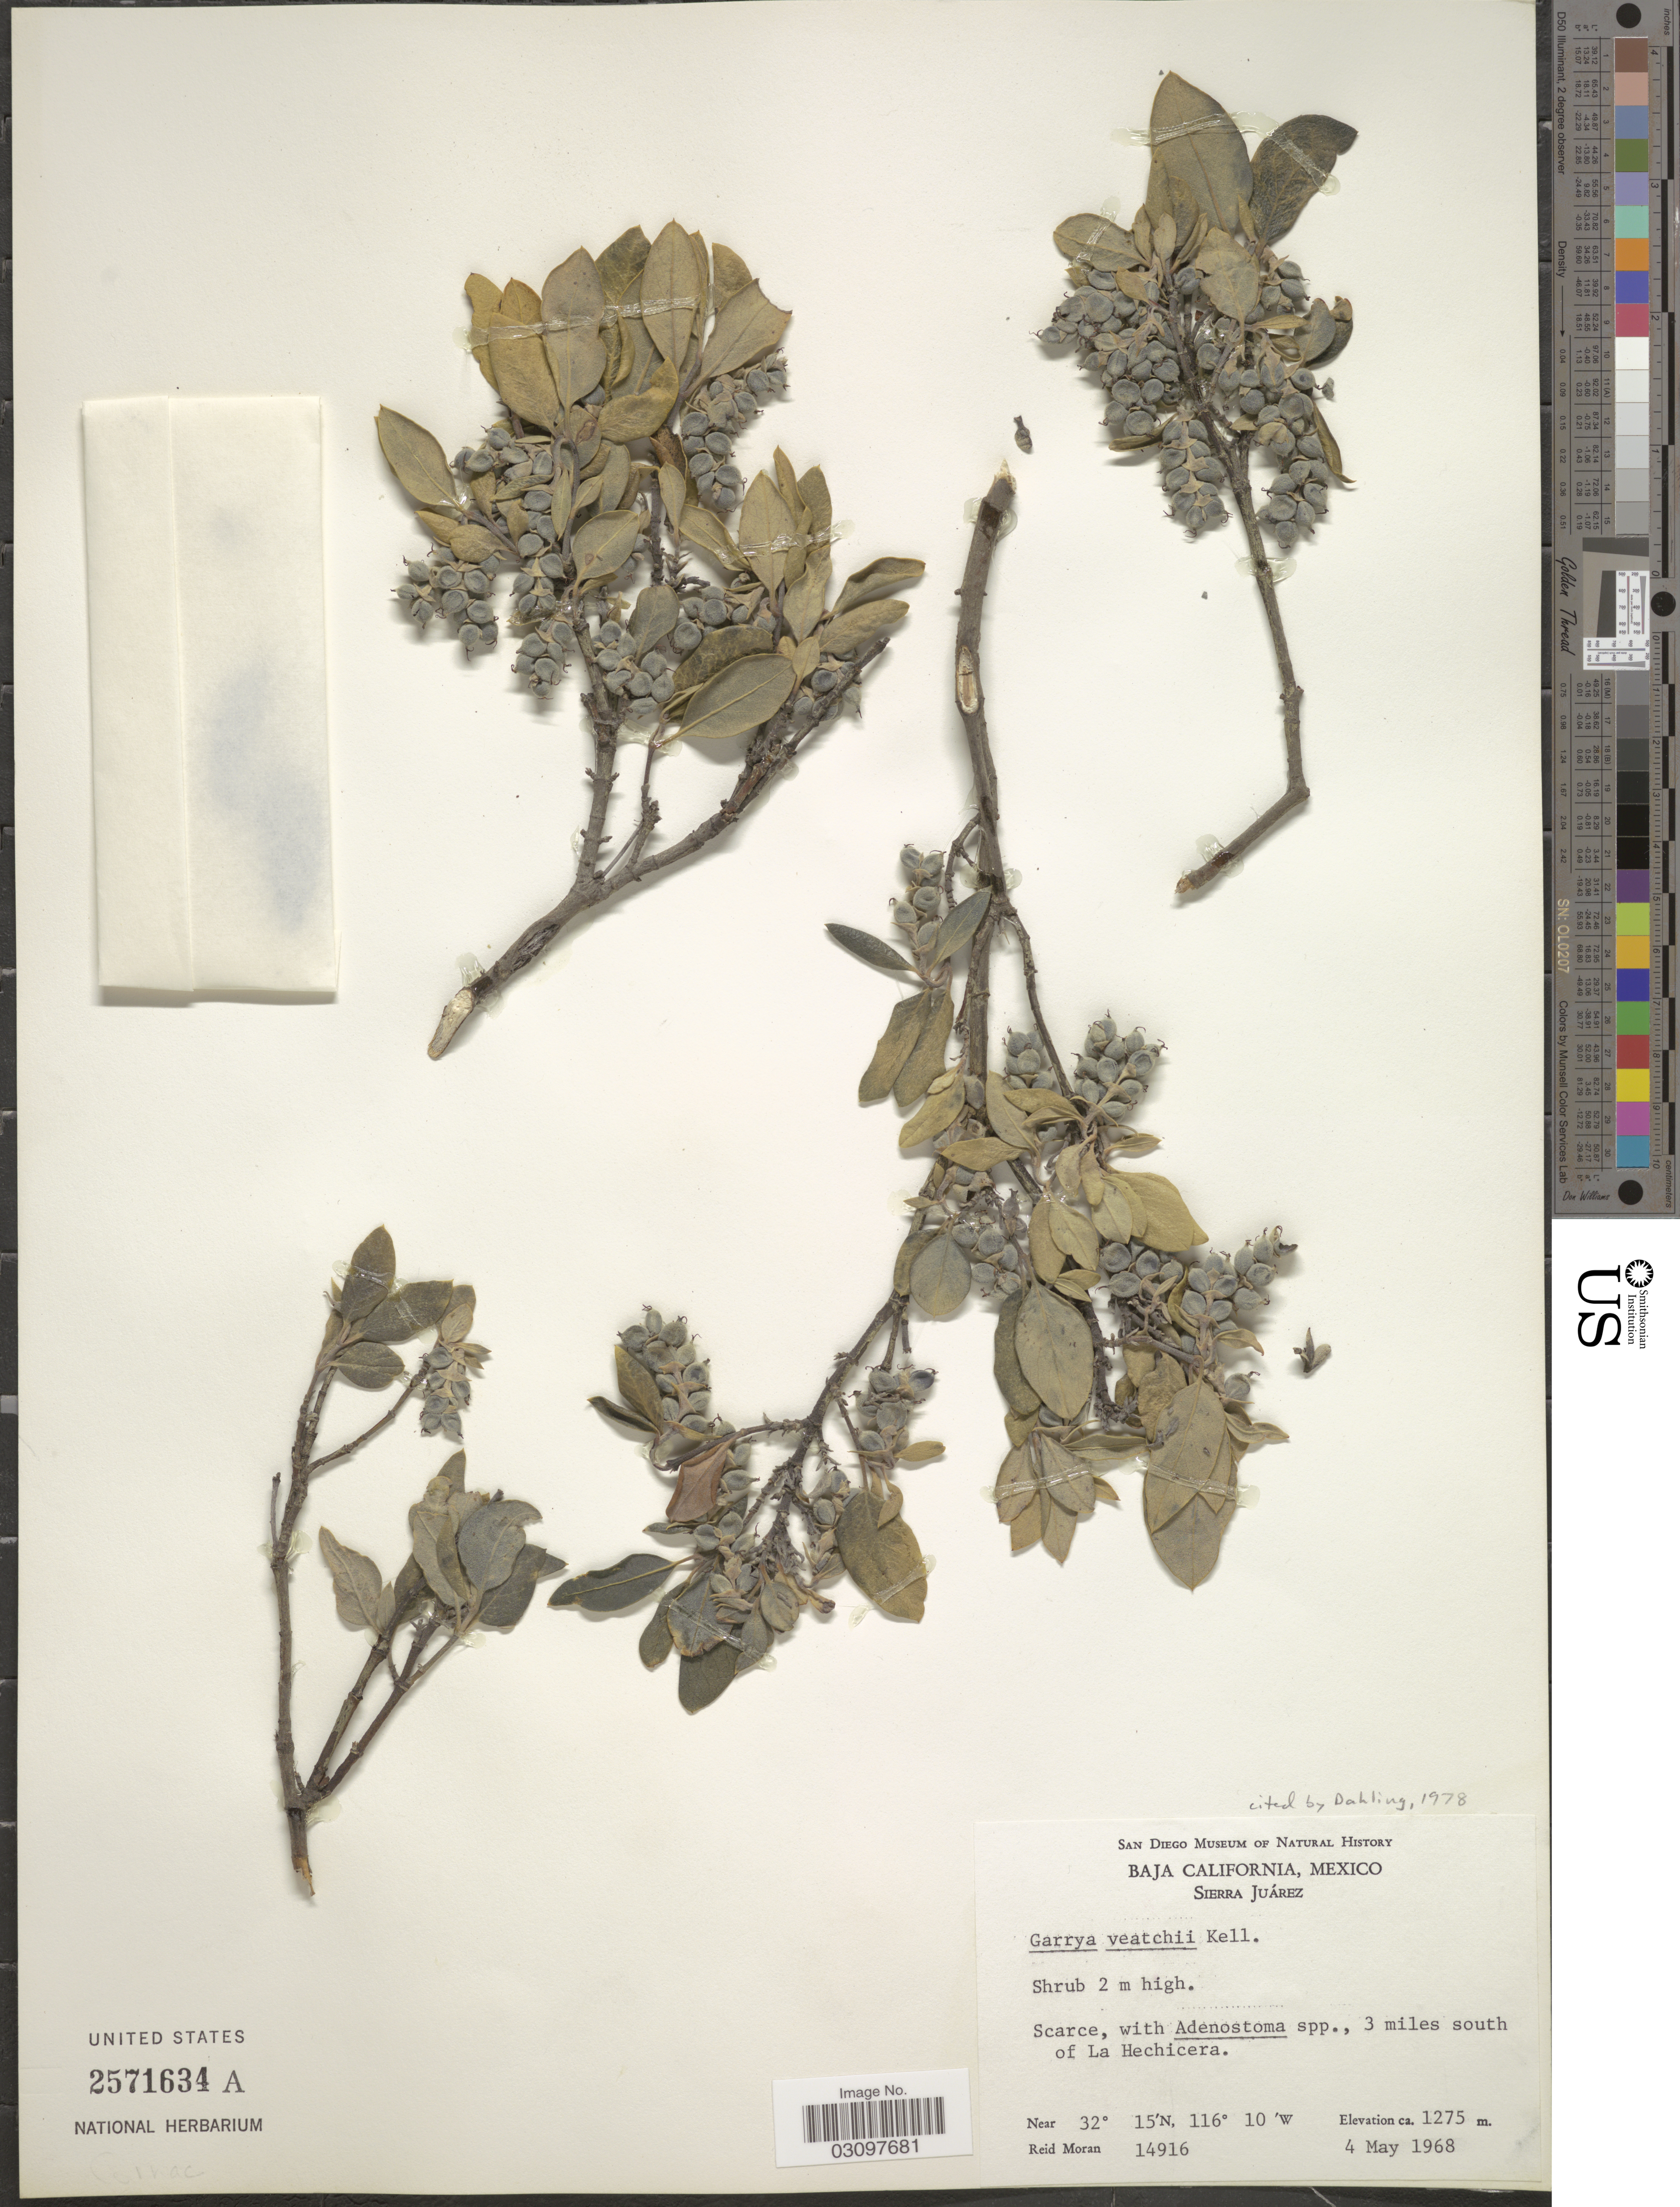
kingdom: Plantae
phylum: Tracheophyta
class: Magnoliopsida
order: Garryales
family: Garryaceae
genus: Garrya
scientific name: Garrya veatchii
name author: Kellogg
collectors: R. Moran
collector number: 14916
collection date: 1968-05-04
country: Mexico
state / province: Baja California Norte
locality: Sierra Juárez. 3 miles south of La Hechicera.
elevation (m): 1275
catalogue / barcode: US 2571634A